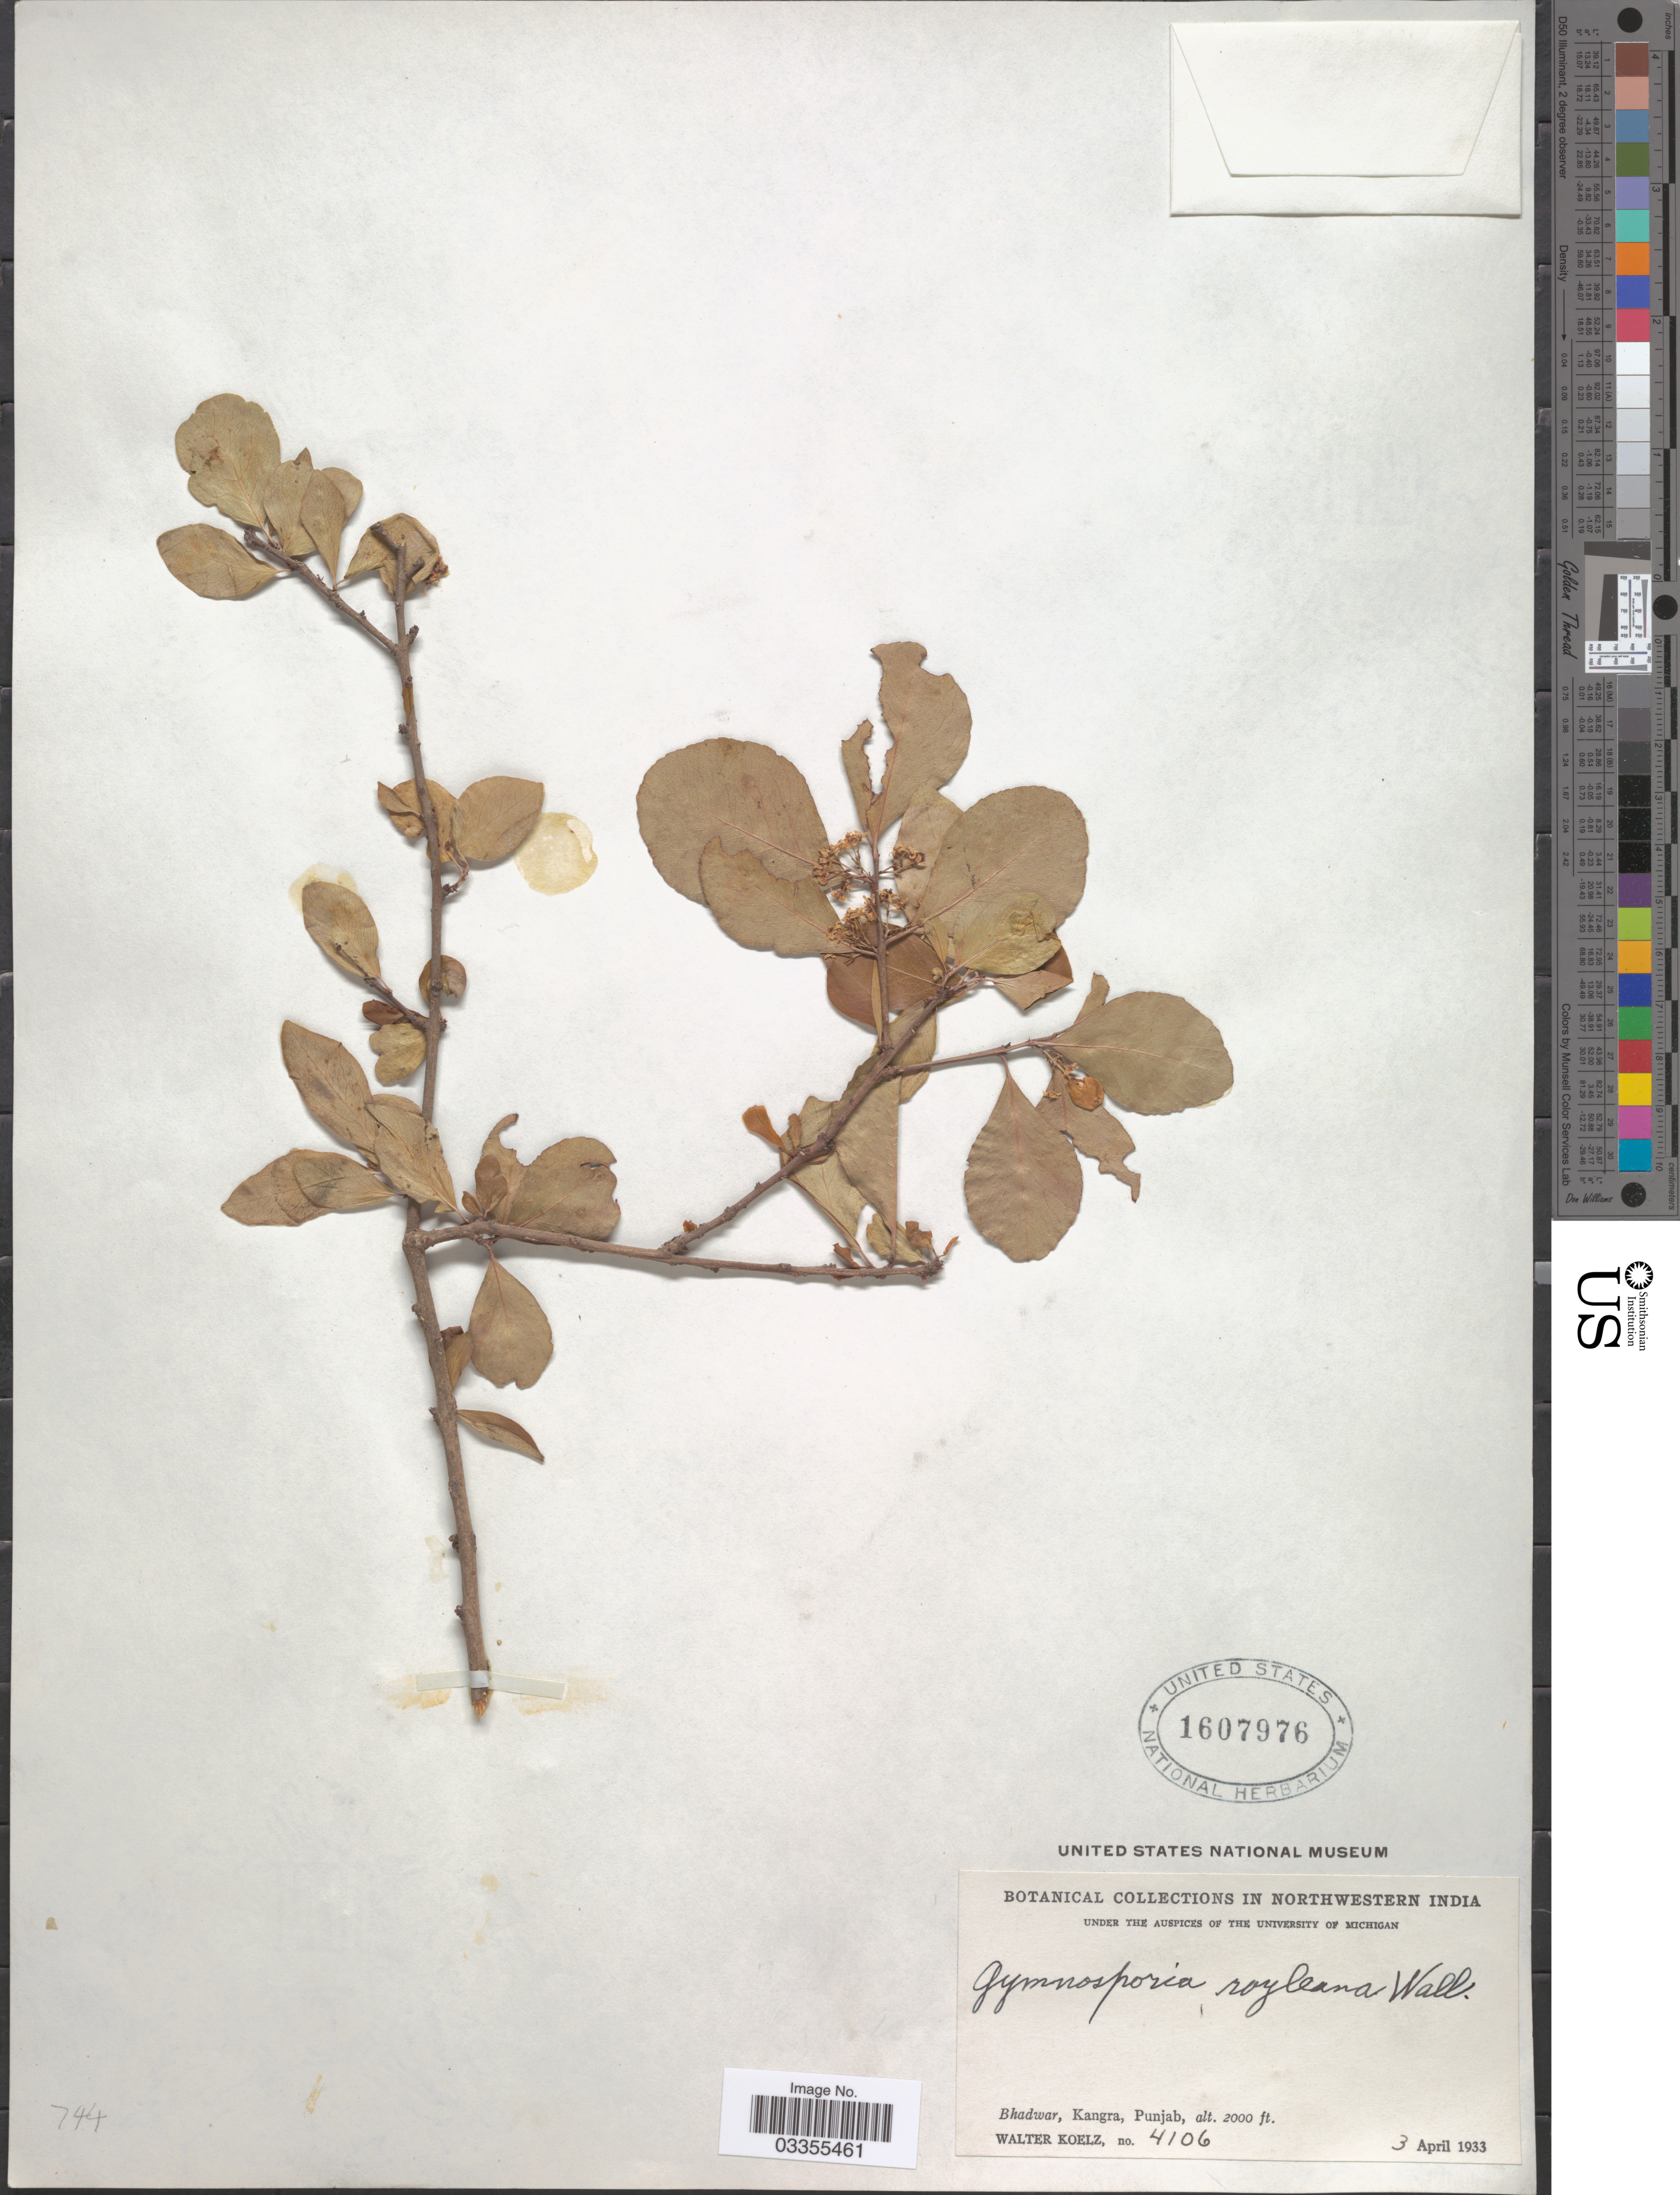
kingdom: Plantae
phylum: Tracheophyta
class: Magnoliopsida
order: Celastrales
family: Celastraceae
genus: Gymnosporia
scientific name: Gymnosporia royleana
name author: Wall. ex M.A. Lawson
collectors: W. N. Koelz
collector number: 4106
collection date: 1933-04-03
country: India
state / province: Punjab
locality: Northwestern India. Bhadwar, Kangra, Punjab.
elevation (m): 610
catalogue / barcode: US 1607976